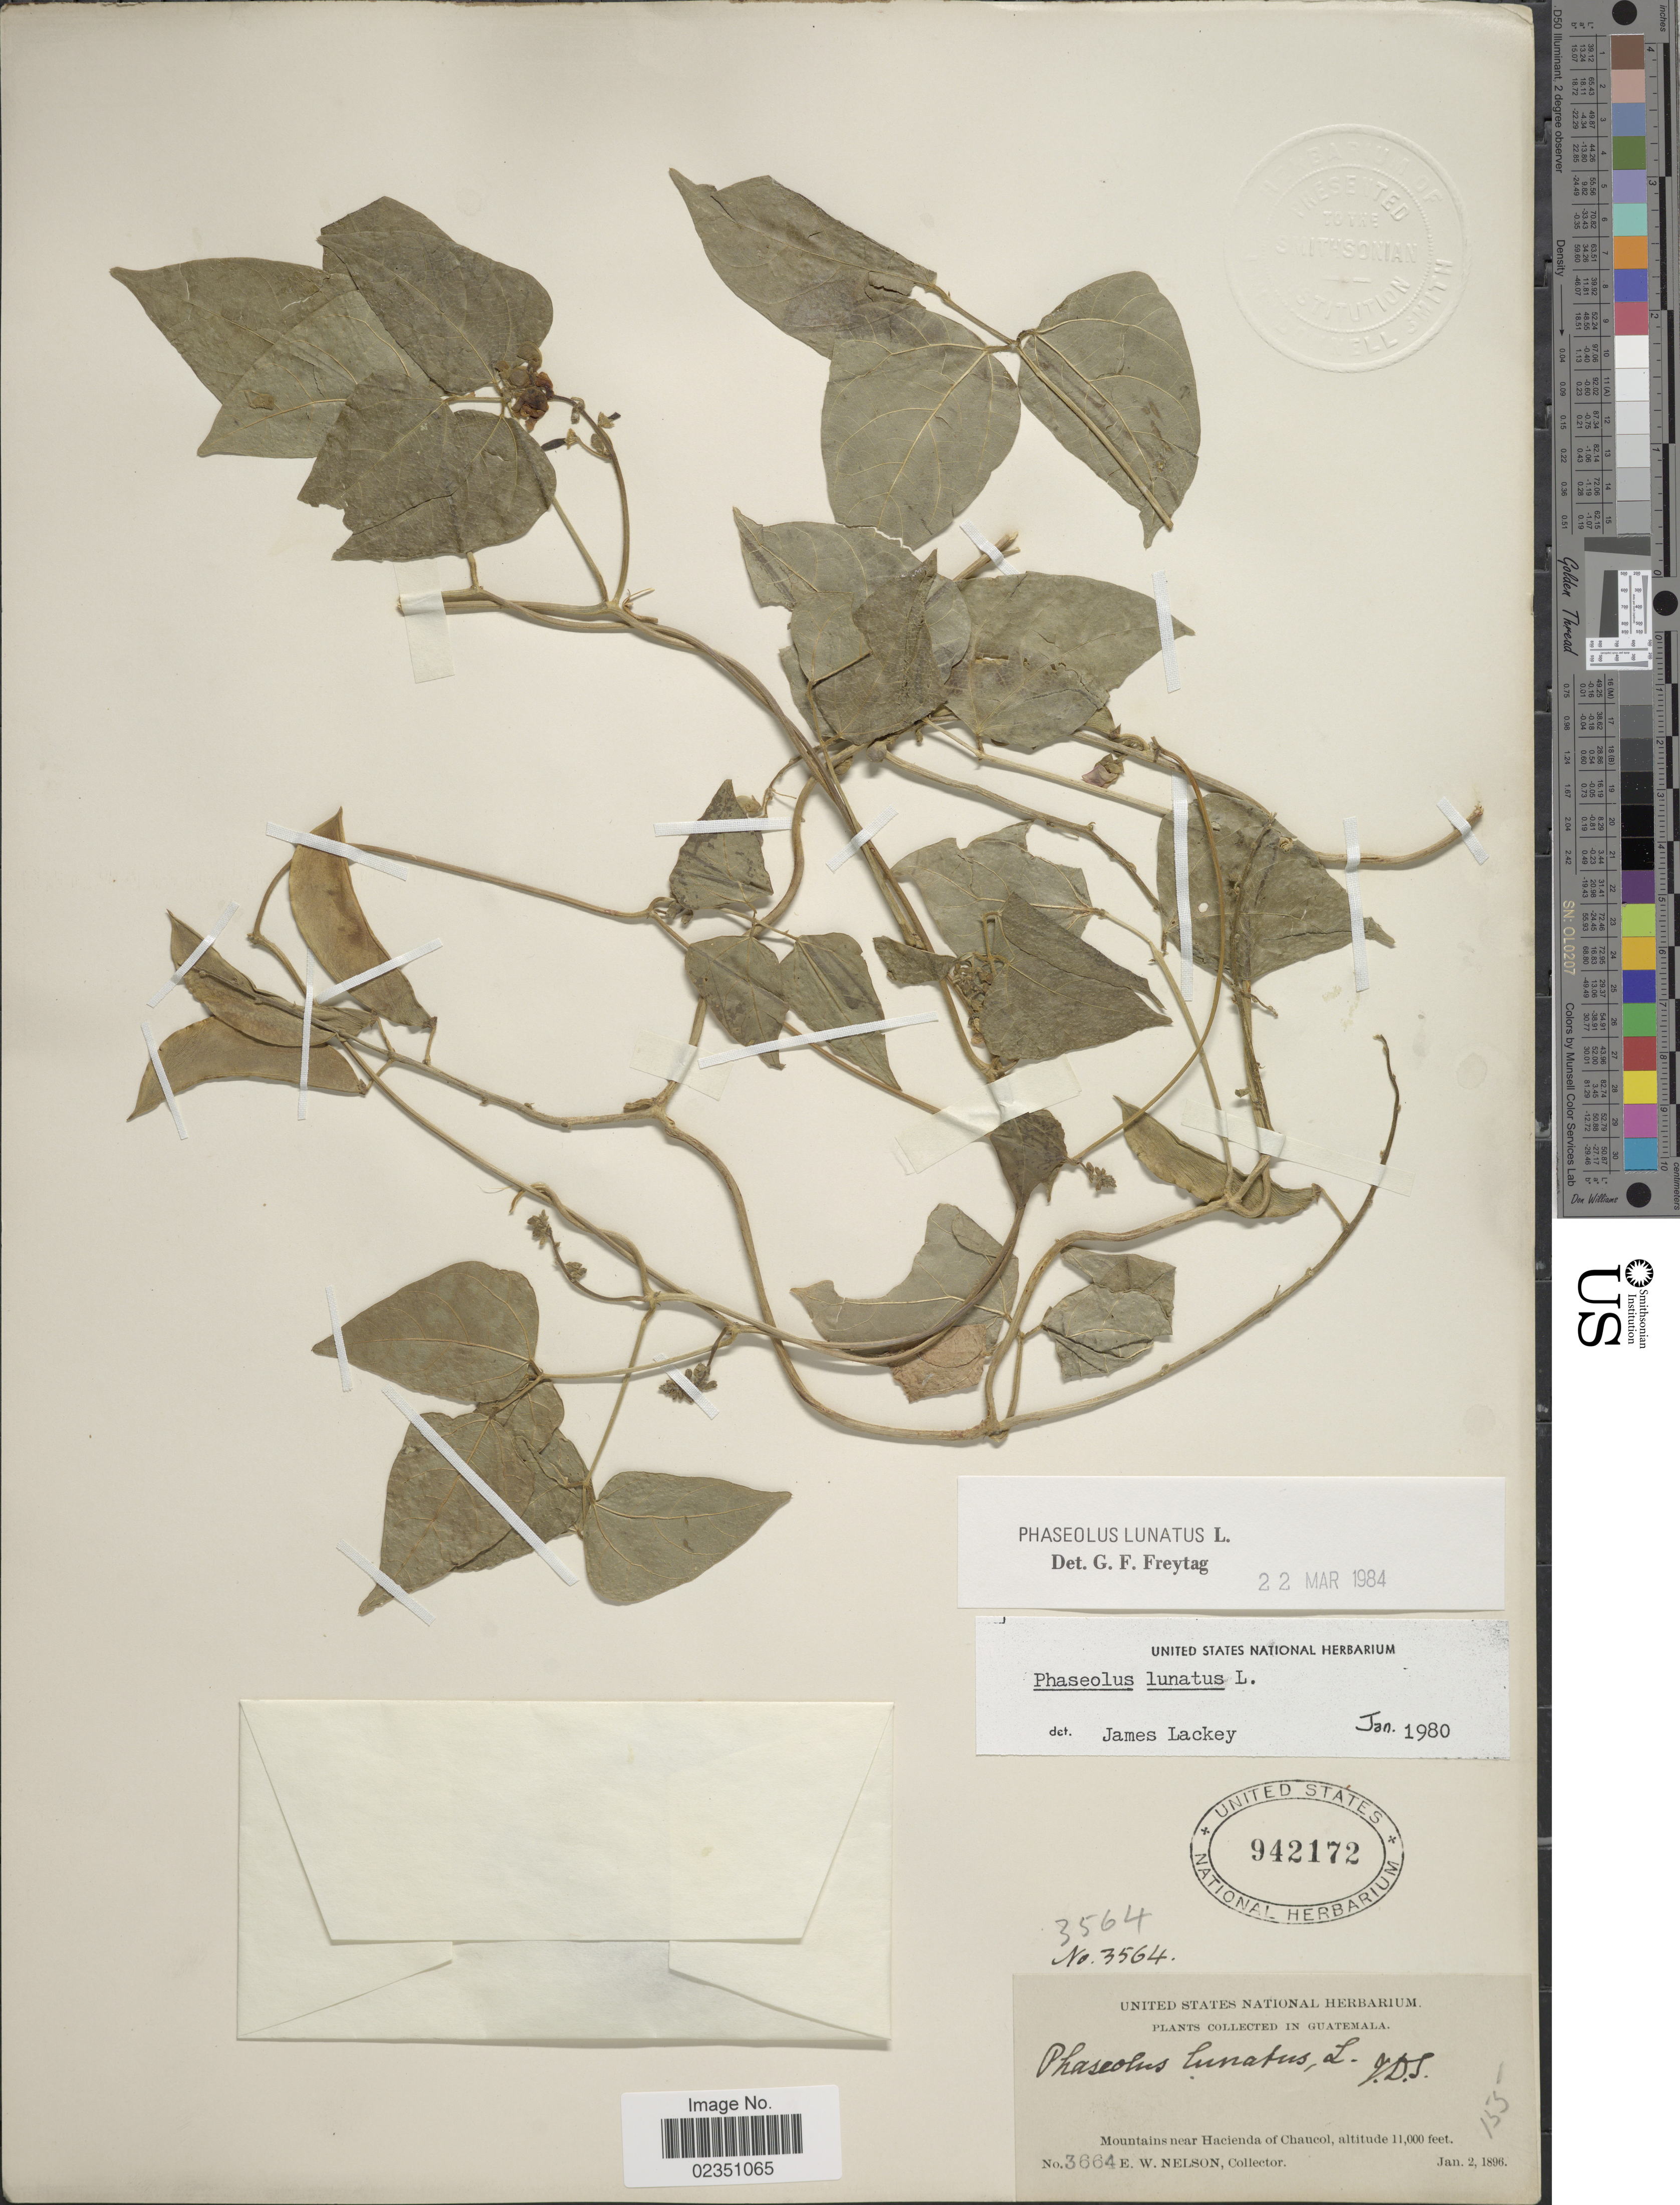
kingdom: Plantae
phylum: Tracheophyta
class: Magnoliopsida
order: Fabales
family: Fabaceae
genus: Phaseolus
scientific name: Phaseolus lunatus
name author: L.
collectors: E. W. Nelson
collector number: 3664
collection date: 1896-01-02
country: Guatemala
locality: Mountains near Hacienda of Chaucol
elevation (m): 3353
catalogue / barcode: US 942172